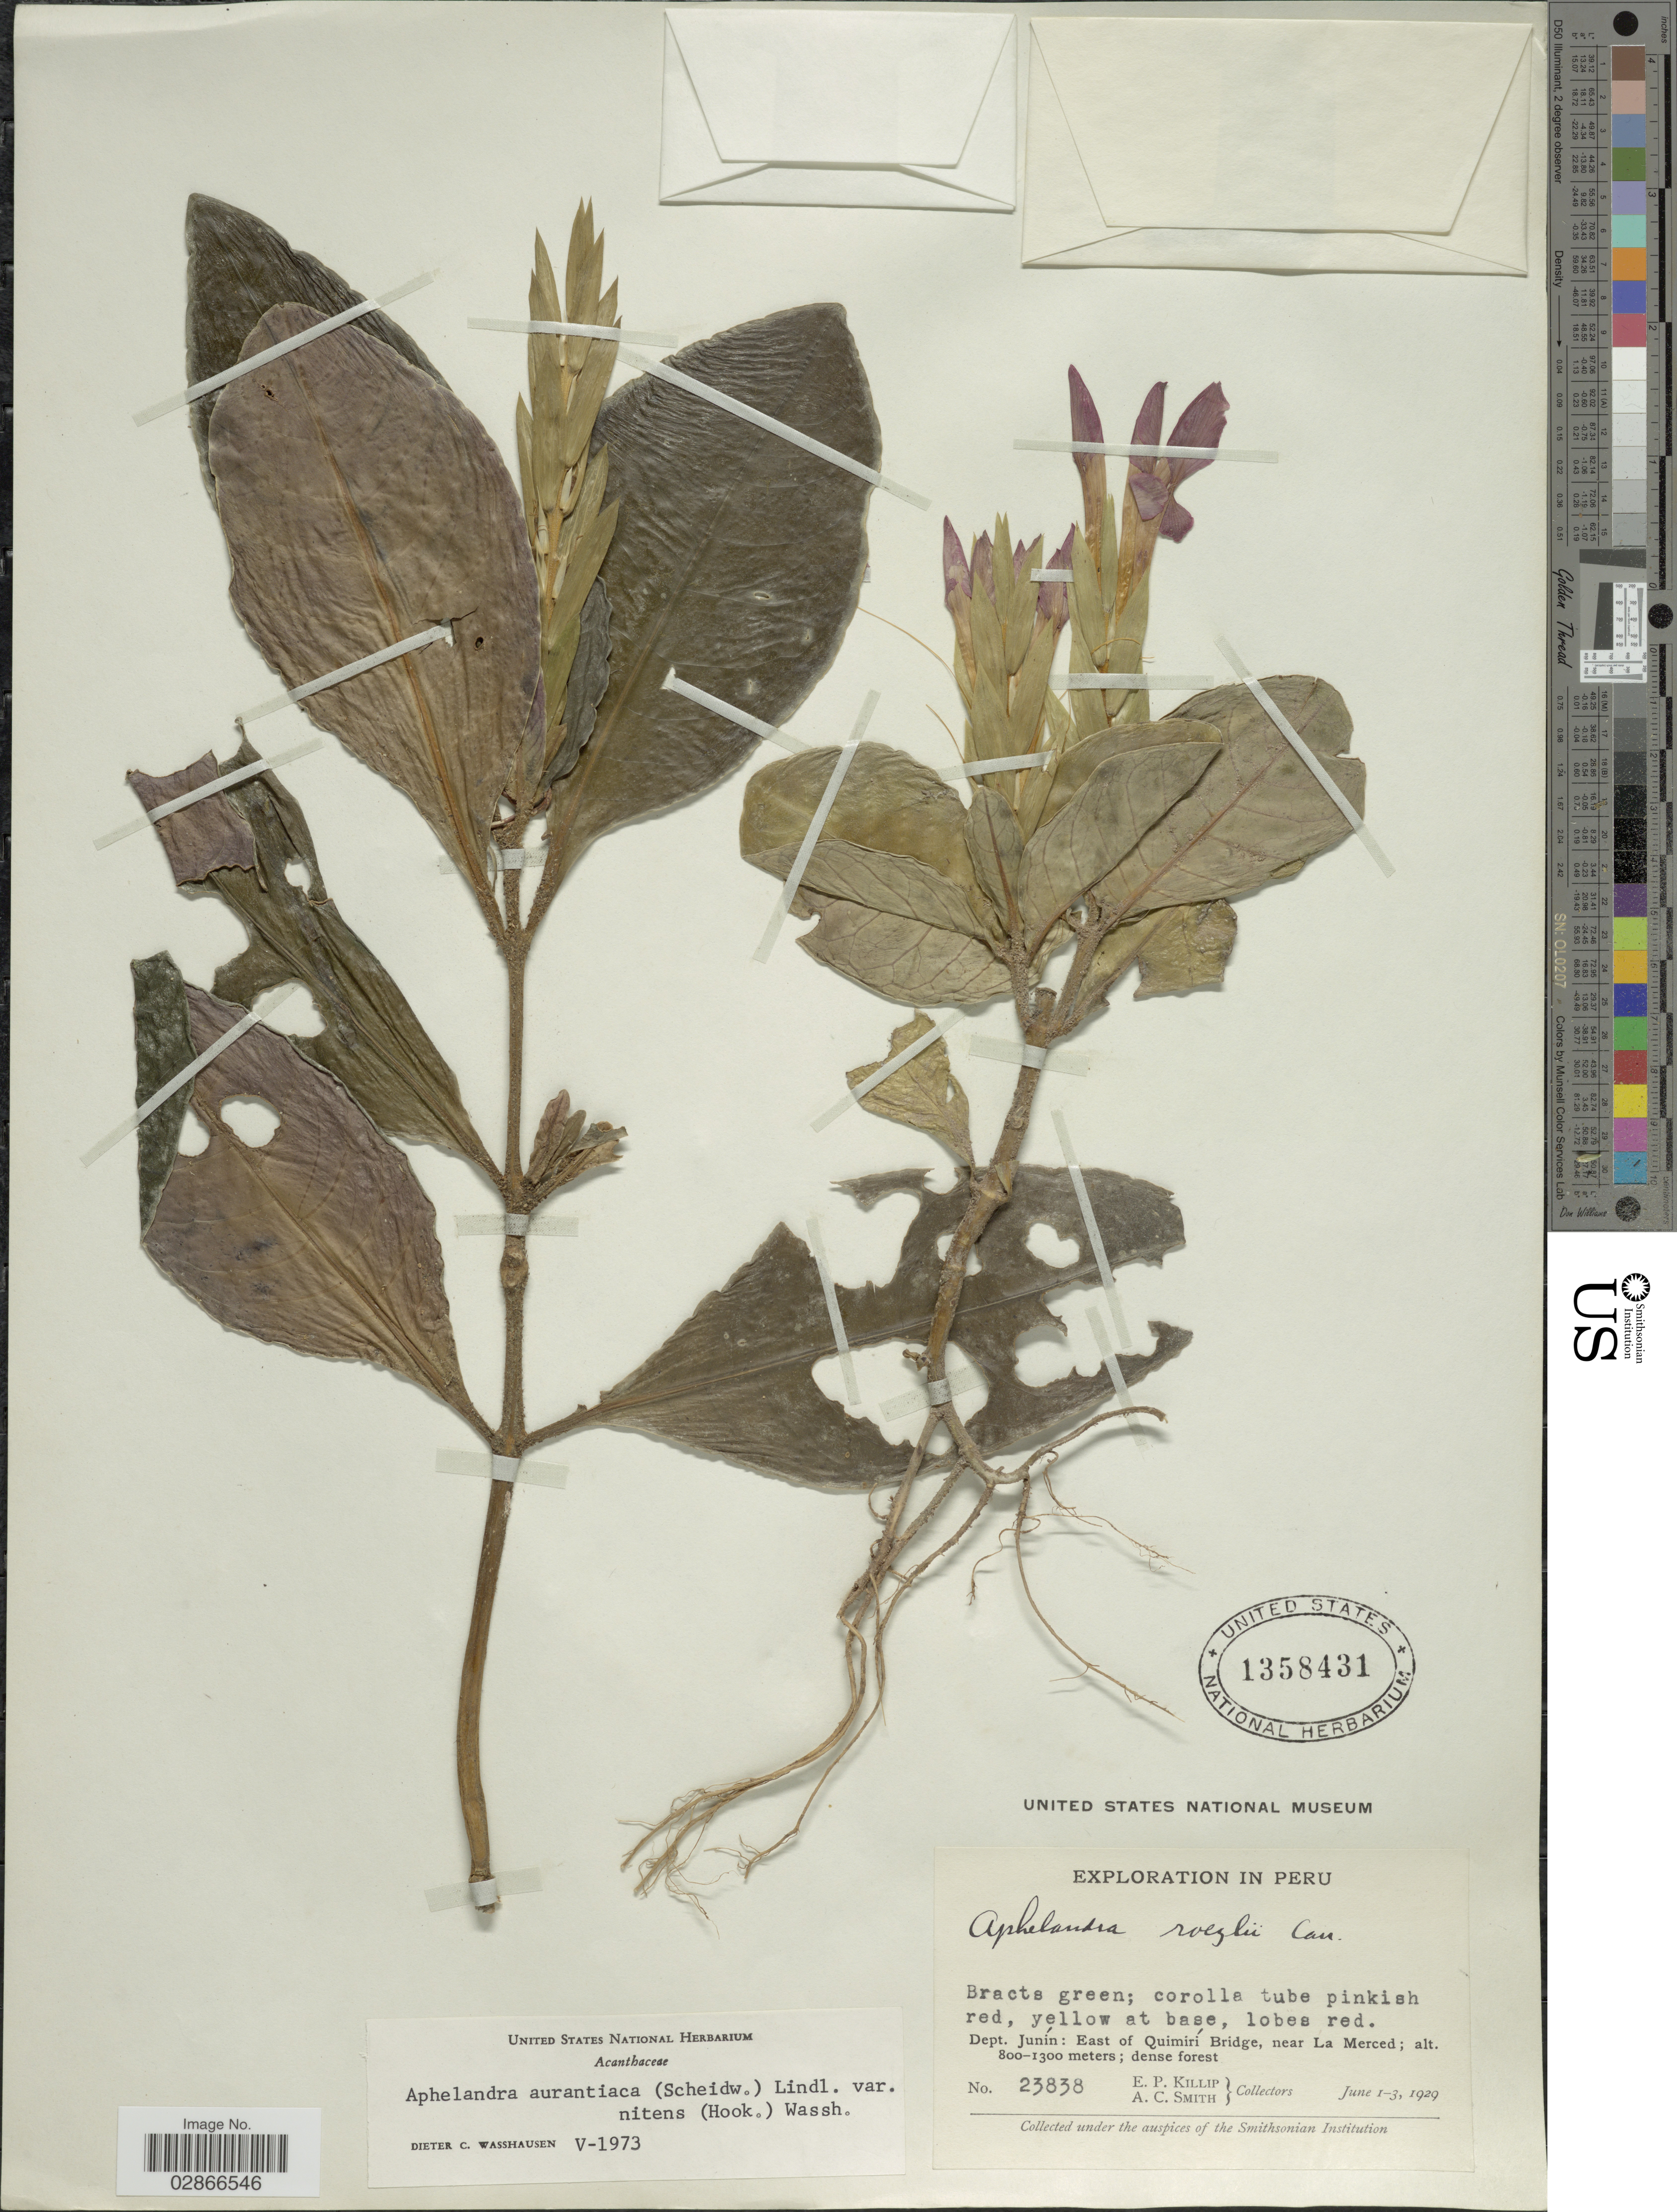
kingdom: Plantae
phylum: Tracheophyta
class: Magnoliopsida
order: Lamiales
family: Acanthaceae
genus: Aphelandra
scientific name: Aphelandra aurantiaca var. nitens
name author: (Hook.) Wassh.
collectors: E. P. Killip & A. C. Smith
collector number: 23838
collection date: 1929-06-01/1929-06-03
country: Peru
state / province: Junín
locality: Dept. Junín: East of Quimirí Bridge, near La Merced.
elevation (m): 800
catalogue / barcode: US 1358431